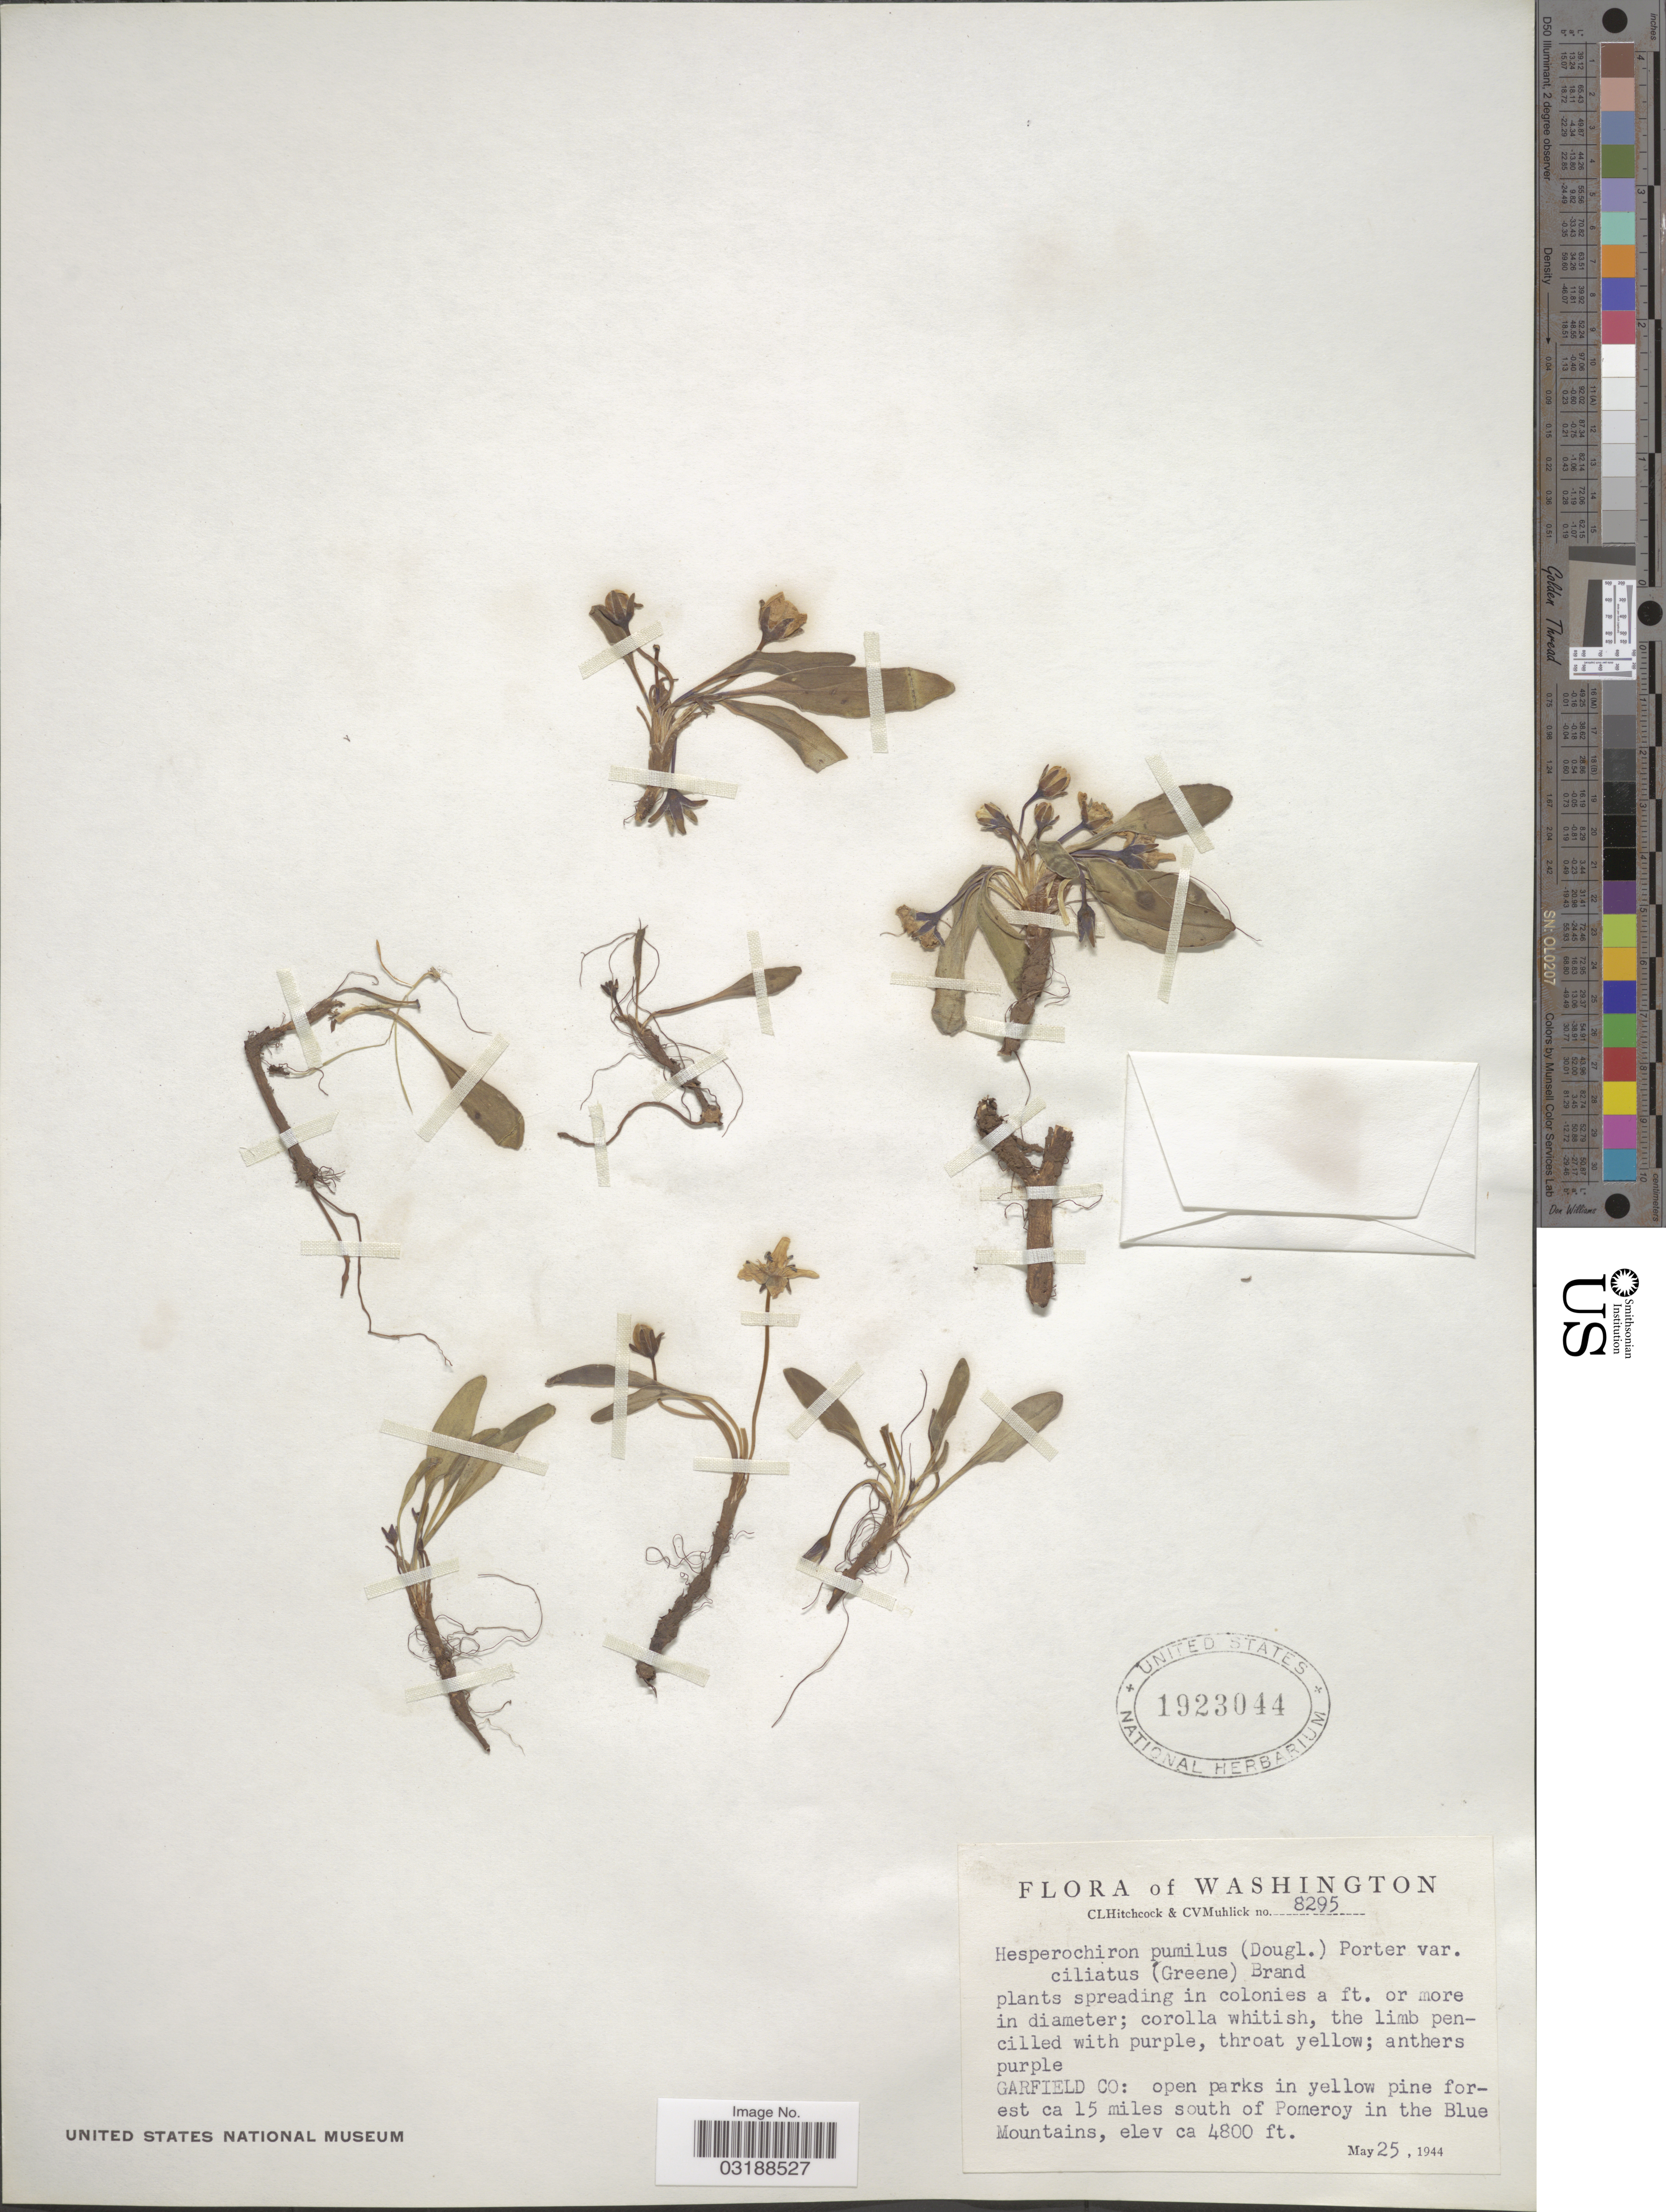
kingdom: Plantae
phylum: Tracheophyta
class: Magnoliopsida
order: Boraginales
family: Hydrophyllaceae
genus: Hesperochiron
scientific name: Hesperochiron pumilus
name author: (Griseb.) Porter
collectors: C. L. Hitchcock & C. V. Muhlick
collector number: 8295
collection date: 1944-05-25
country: United States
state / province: Washington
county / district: Garfield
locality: Garfield Co: open parks in yellow pine forest ca 15 miles south of Pomeroy in the Blue Mountains.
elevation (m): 1463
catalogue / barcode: US 1923044